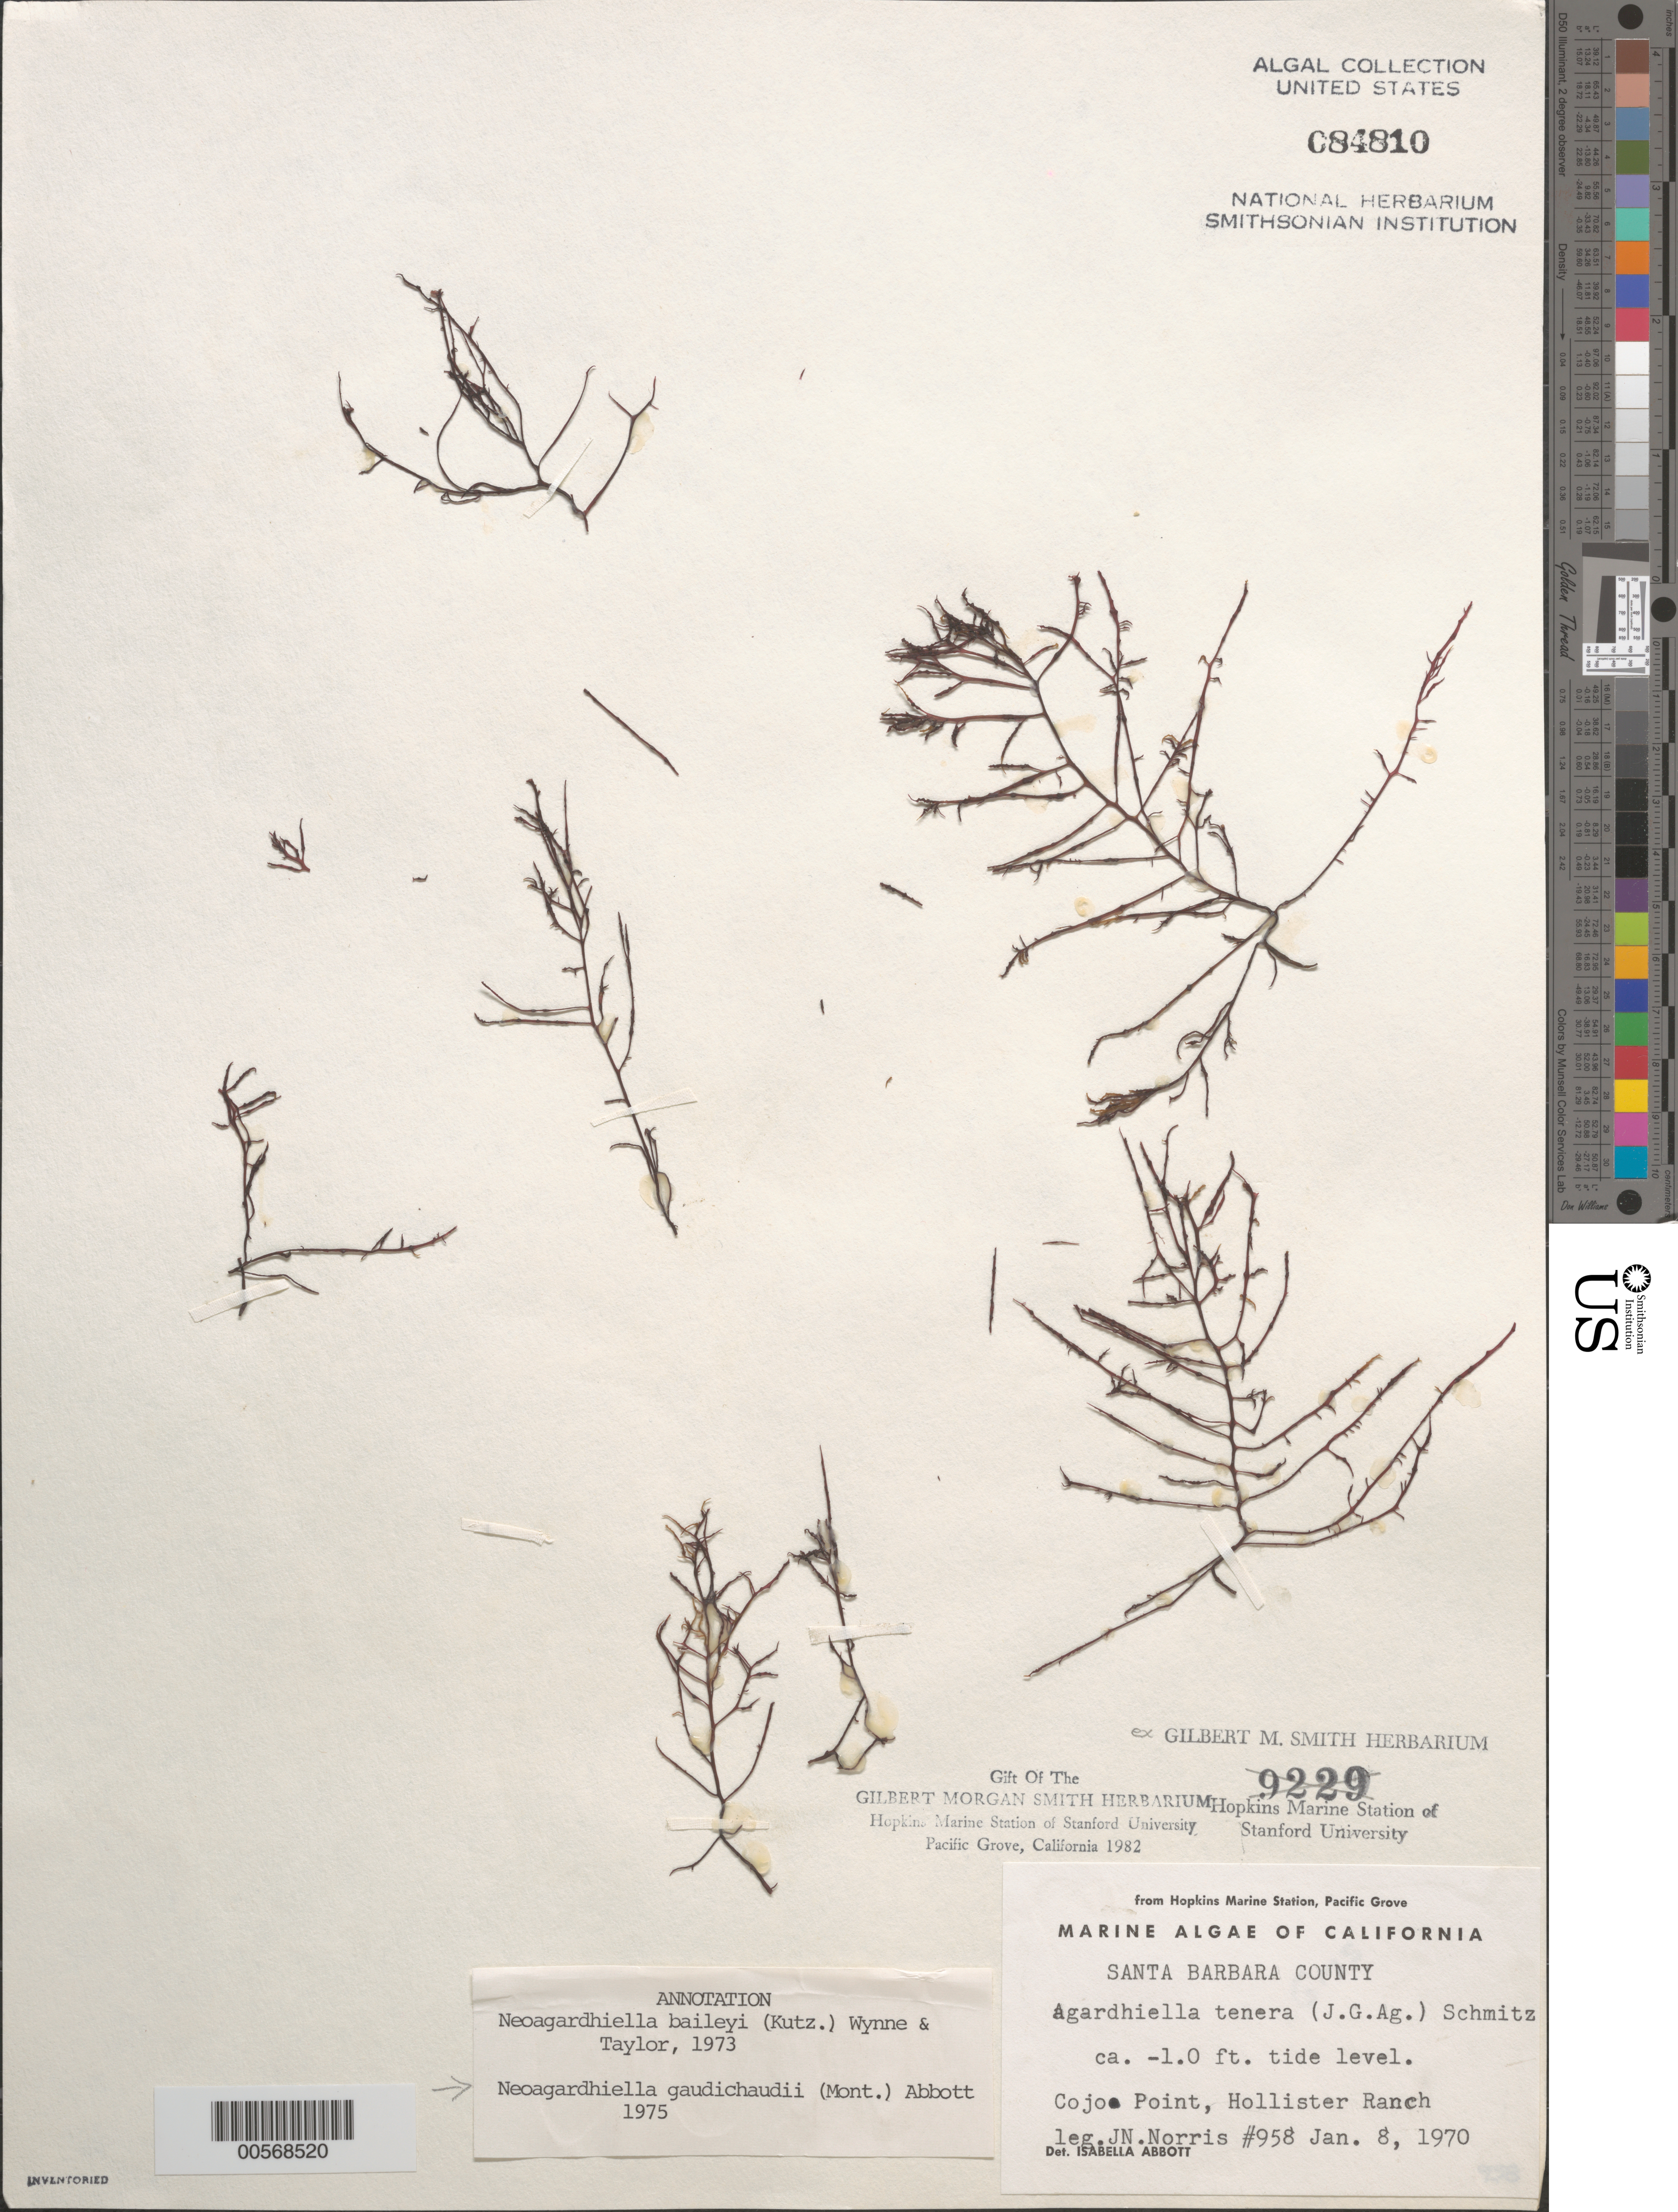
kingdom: Plantae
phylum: Rhodophyta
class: Florideophyceae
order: Gigartinales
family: Solieriaceae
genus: Sarcodiotheca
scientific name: Sarcodiotheca gaudichaudii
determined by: Algae name updating Project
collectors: J. N. Norris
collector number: JN-958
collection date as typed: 08 Jan 1970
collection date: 1970-01-08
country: United States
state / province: California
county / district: Santa Barbara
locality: Cojo Point, Hollister Ranch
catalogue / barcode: US 84810